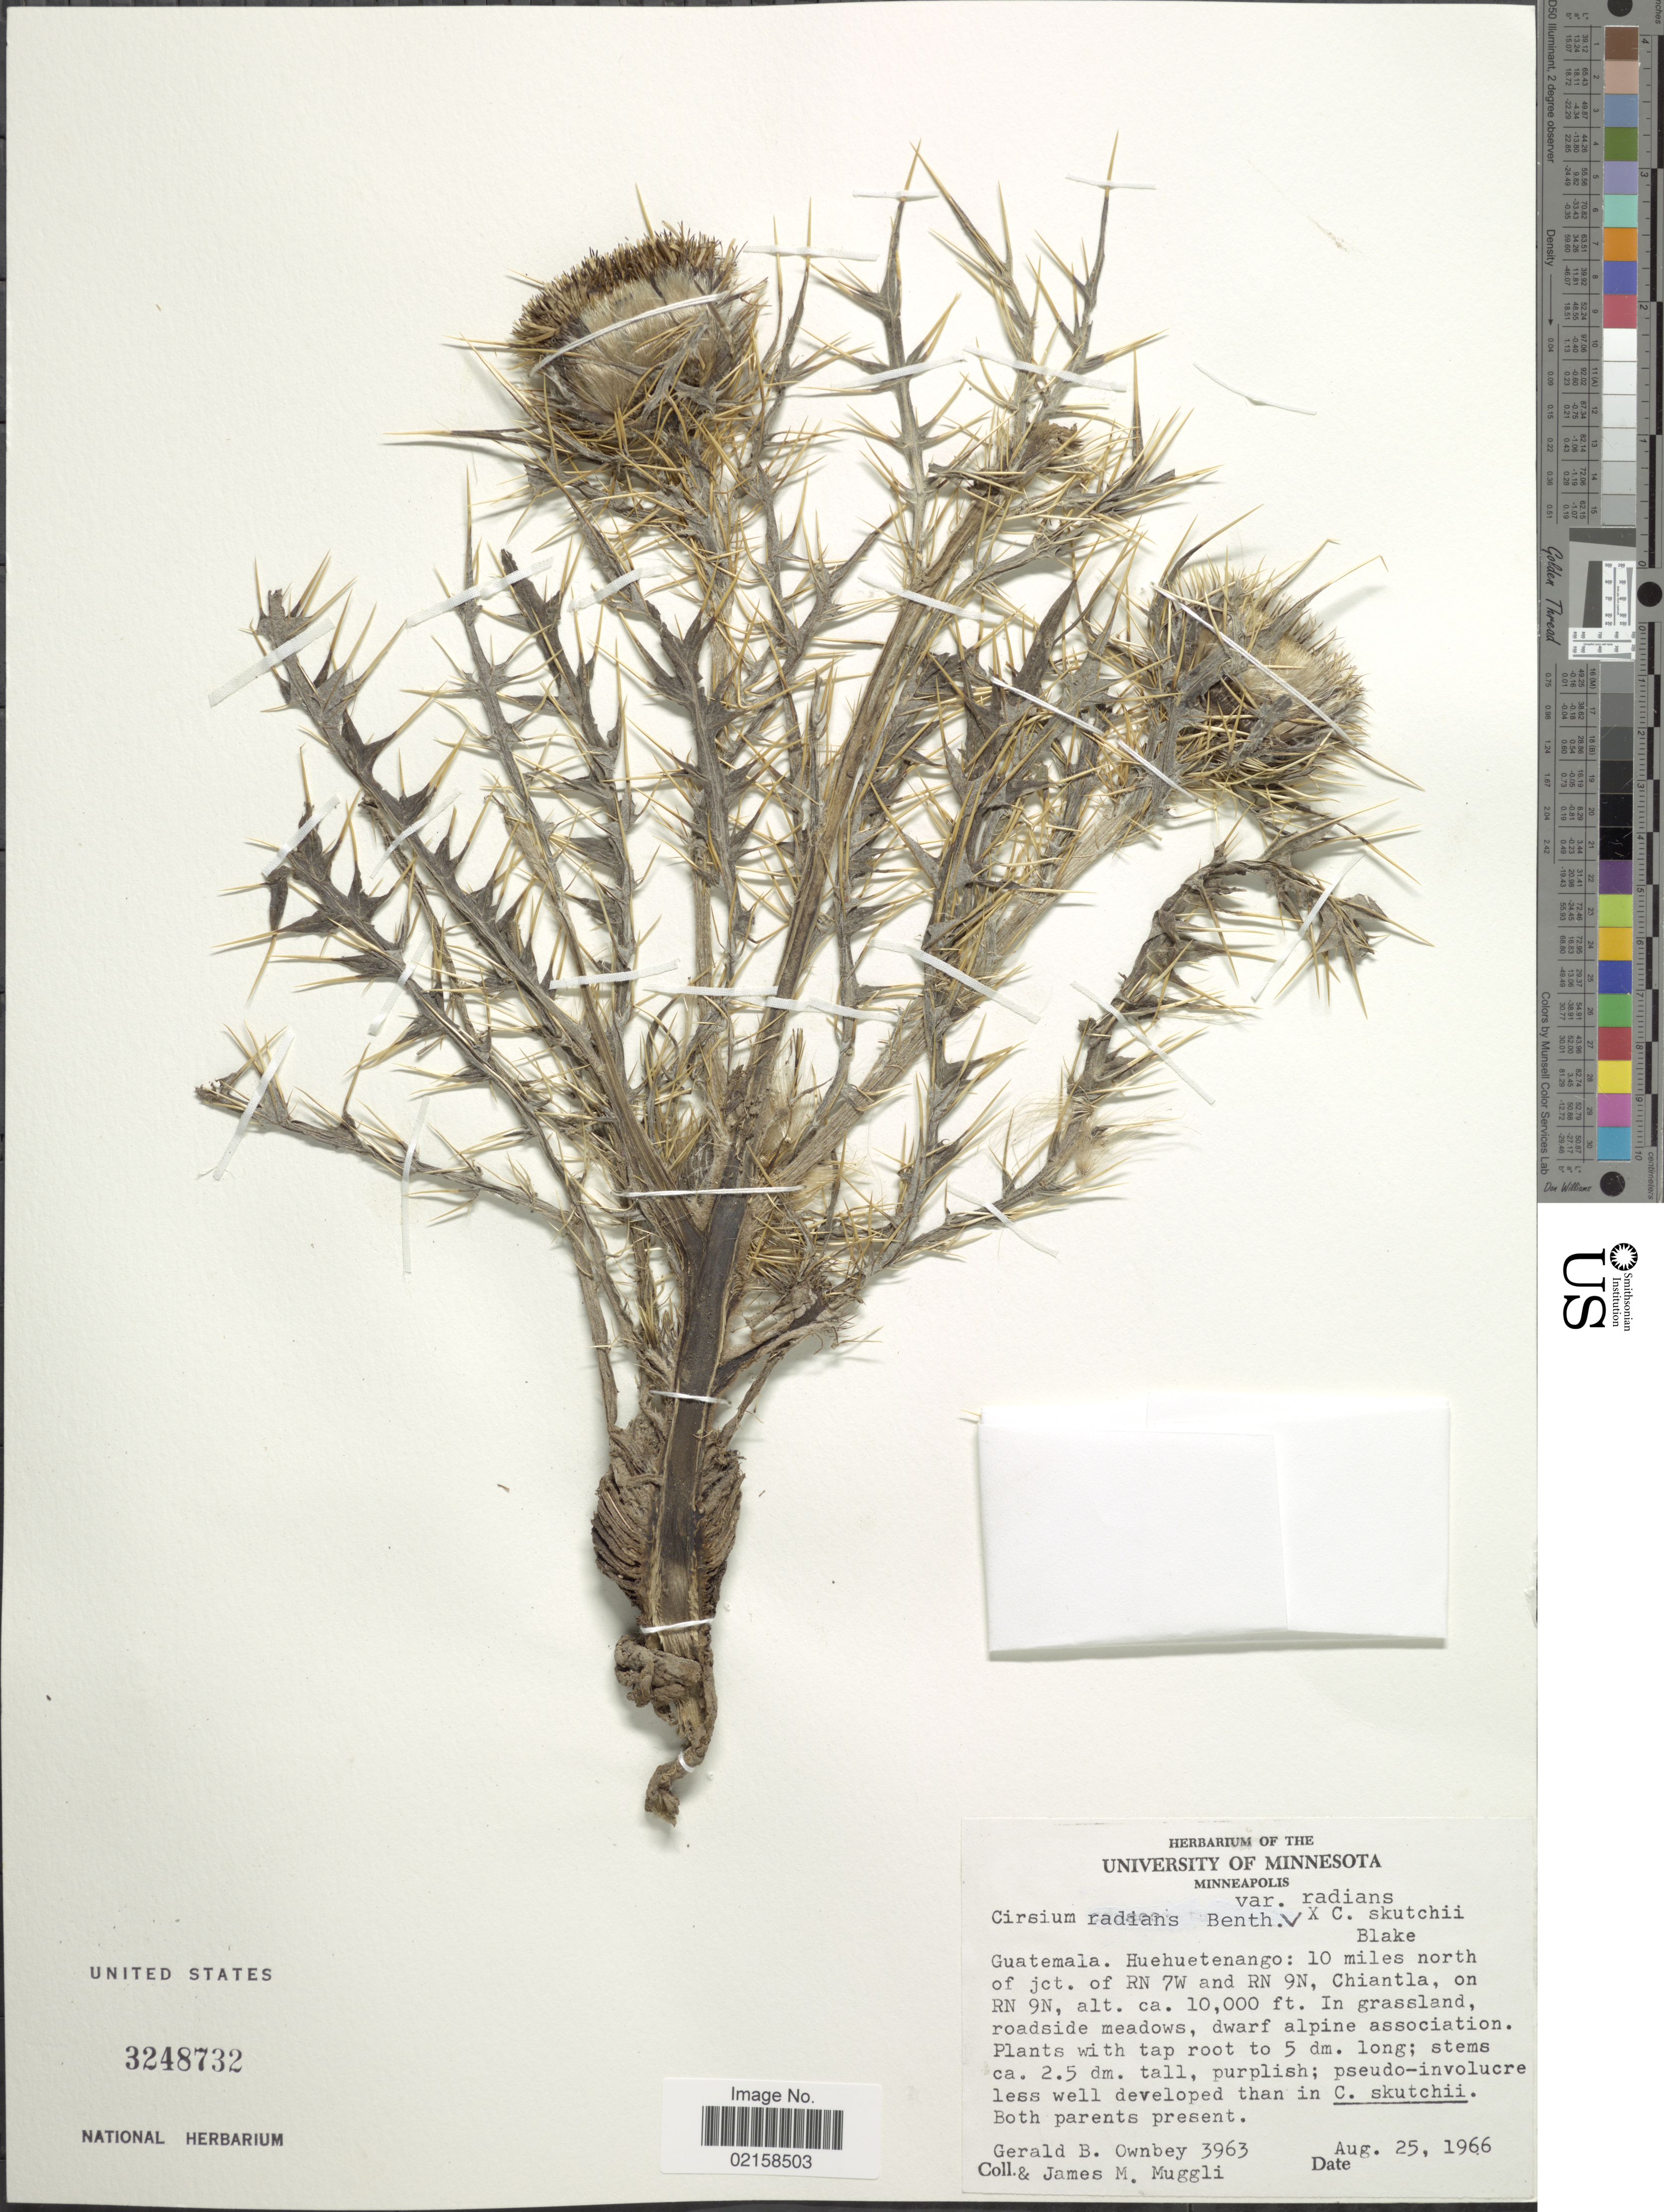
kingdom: Plantae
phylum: Tracheophyta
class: Magnoliopsida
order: Asterales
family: Asteraceae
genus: Cirsium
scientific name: Cirsium radians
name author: Benth.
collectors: G. B. Ownbey & J. Muggli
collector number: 3963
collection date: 1966-08-25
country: Guatemala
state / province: Huehuetenango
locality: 10 miles north of jct. of RN 7W and RN 9N, Chiantla, on RN 9N roadside meadows.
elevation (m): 3048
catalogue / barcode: US 3248732